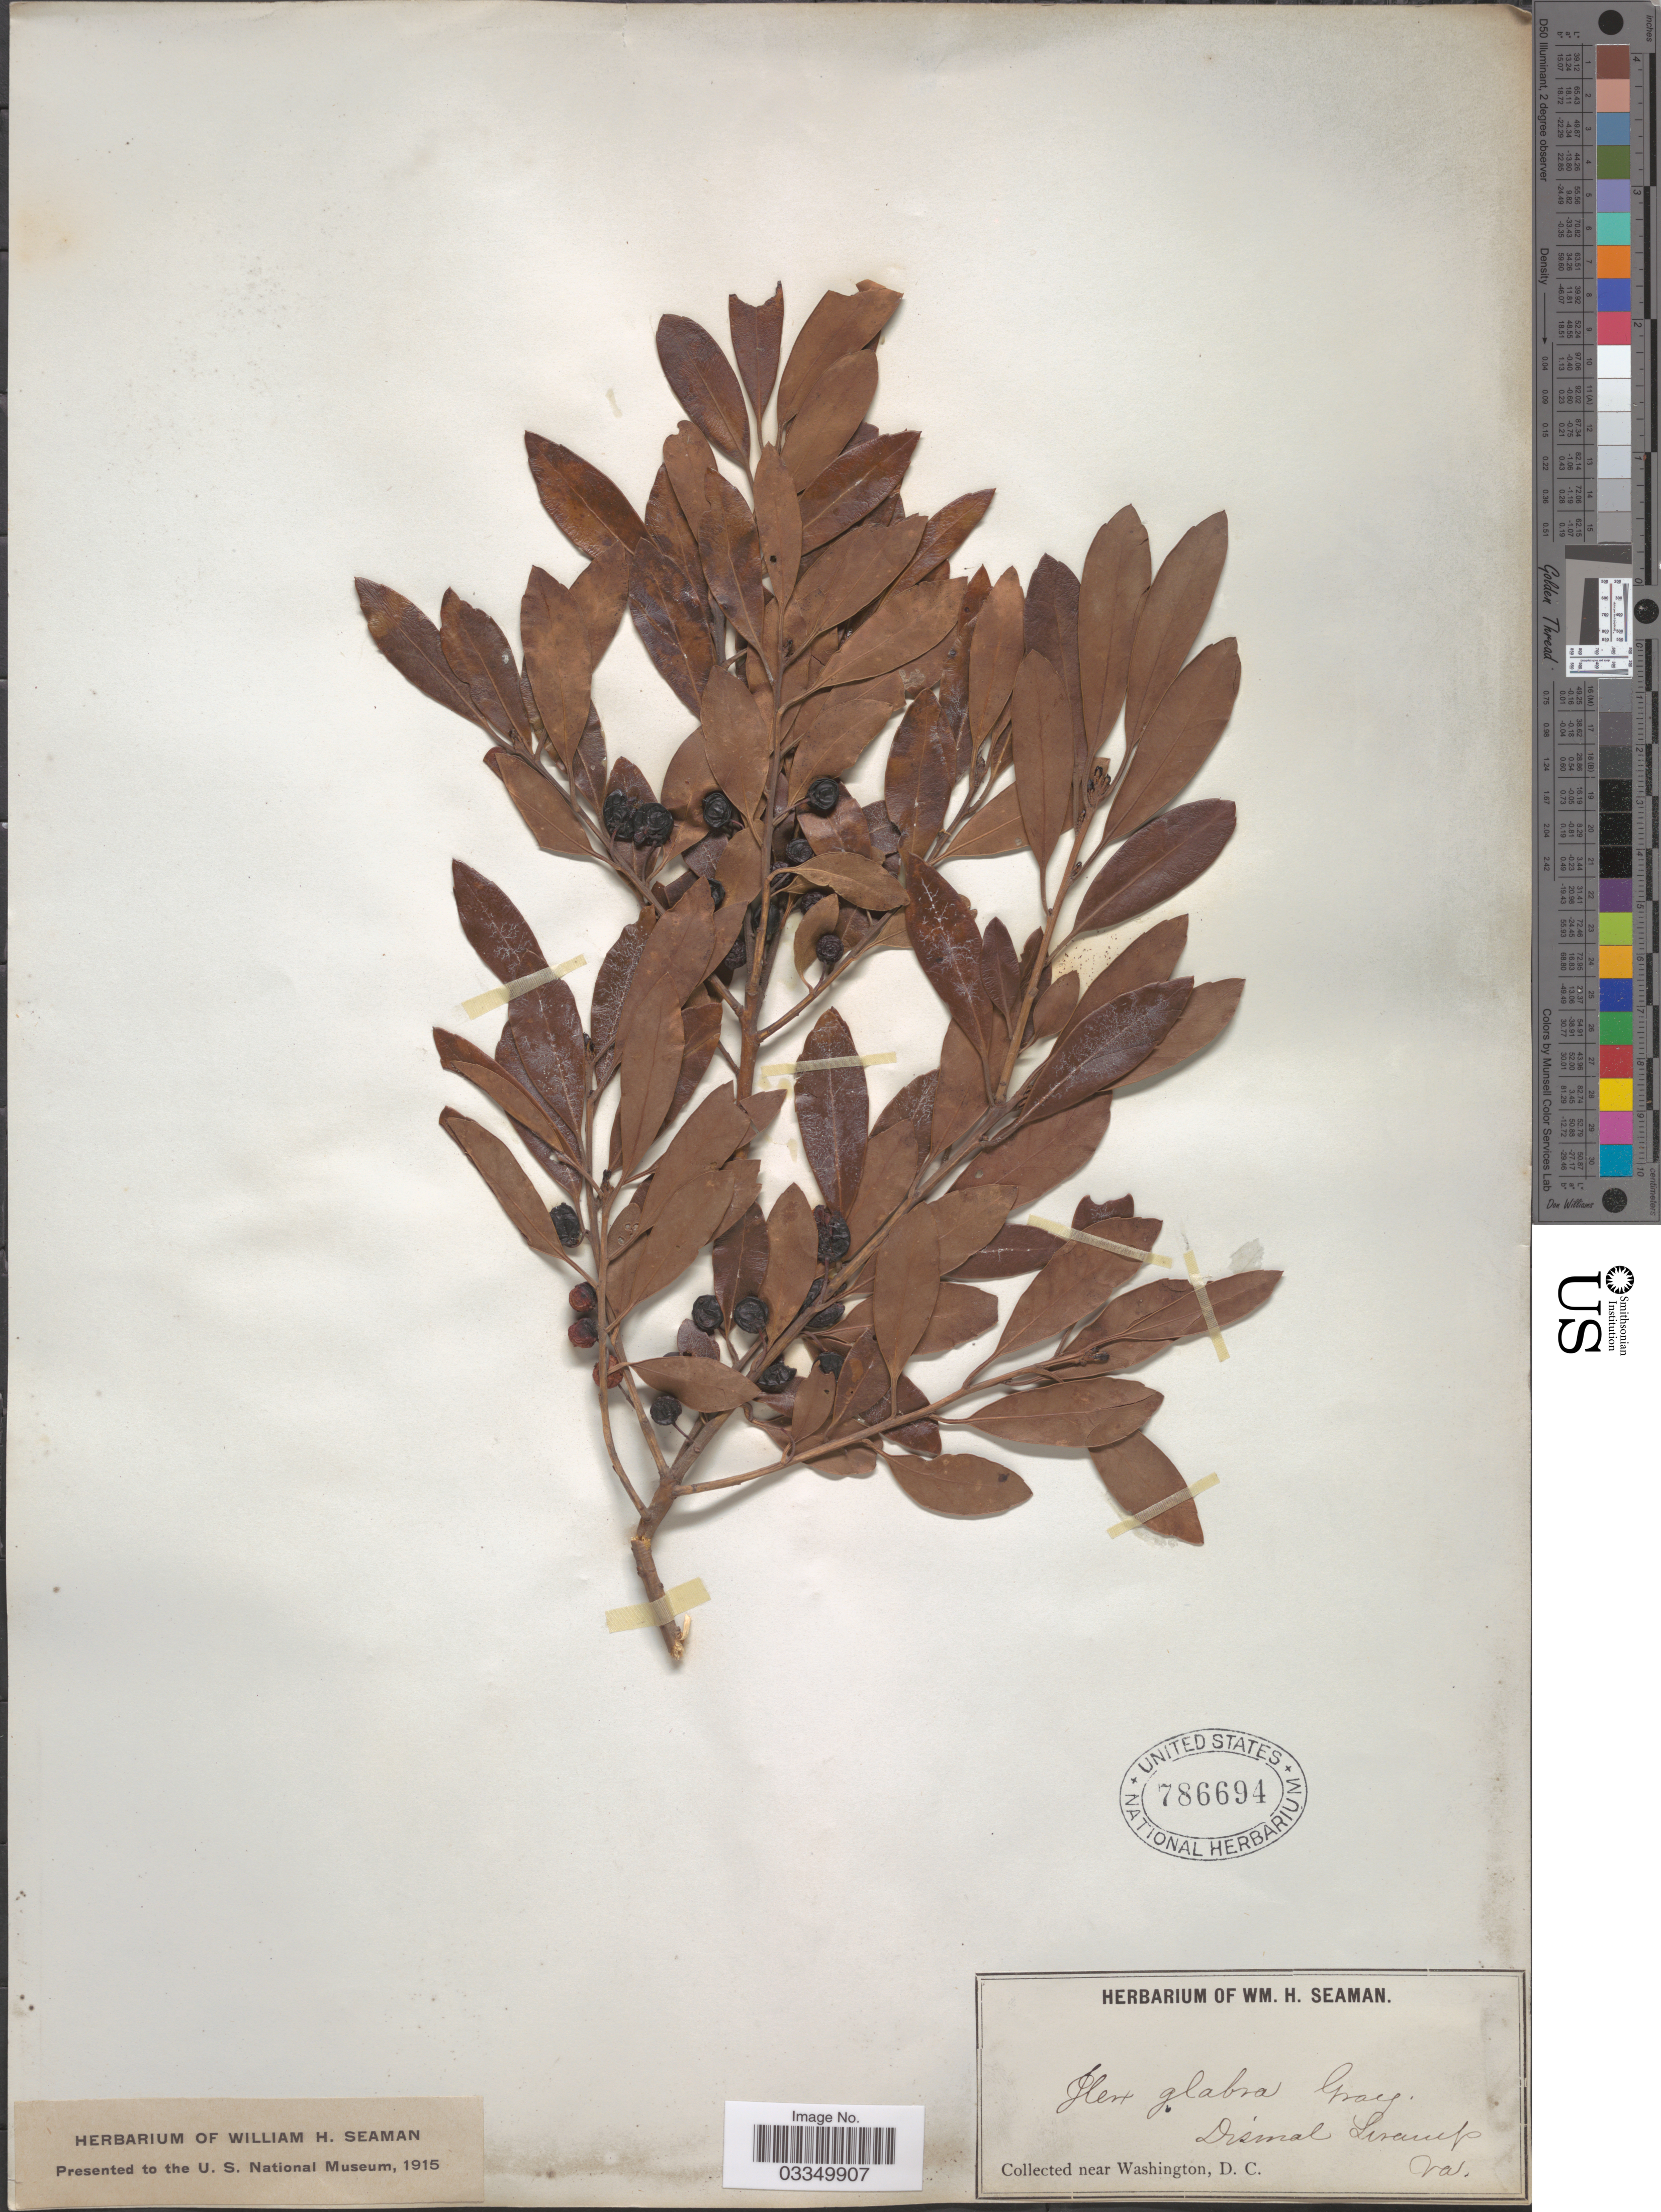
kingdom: Plantae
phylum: Tracheophyta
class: Magnoliopsida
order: Aquifoliales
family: Aquifoliaceae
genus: Ilex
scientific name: Ilex glabra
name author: (L.) A. Gray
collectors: Ex herb. W. H. Seaman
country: United States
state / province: Virginia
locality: Dismal Swamp.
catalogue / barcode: US 786694